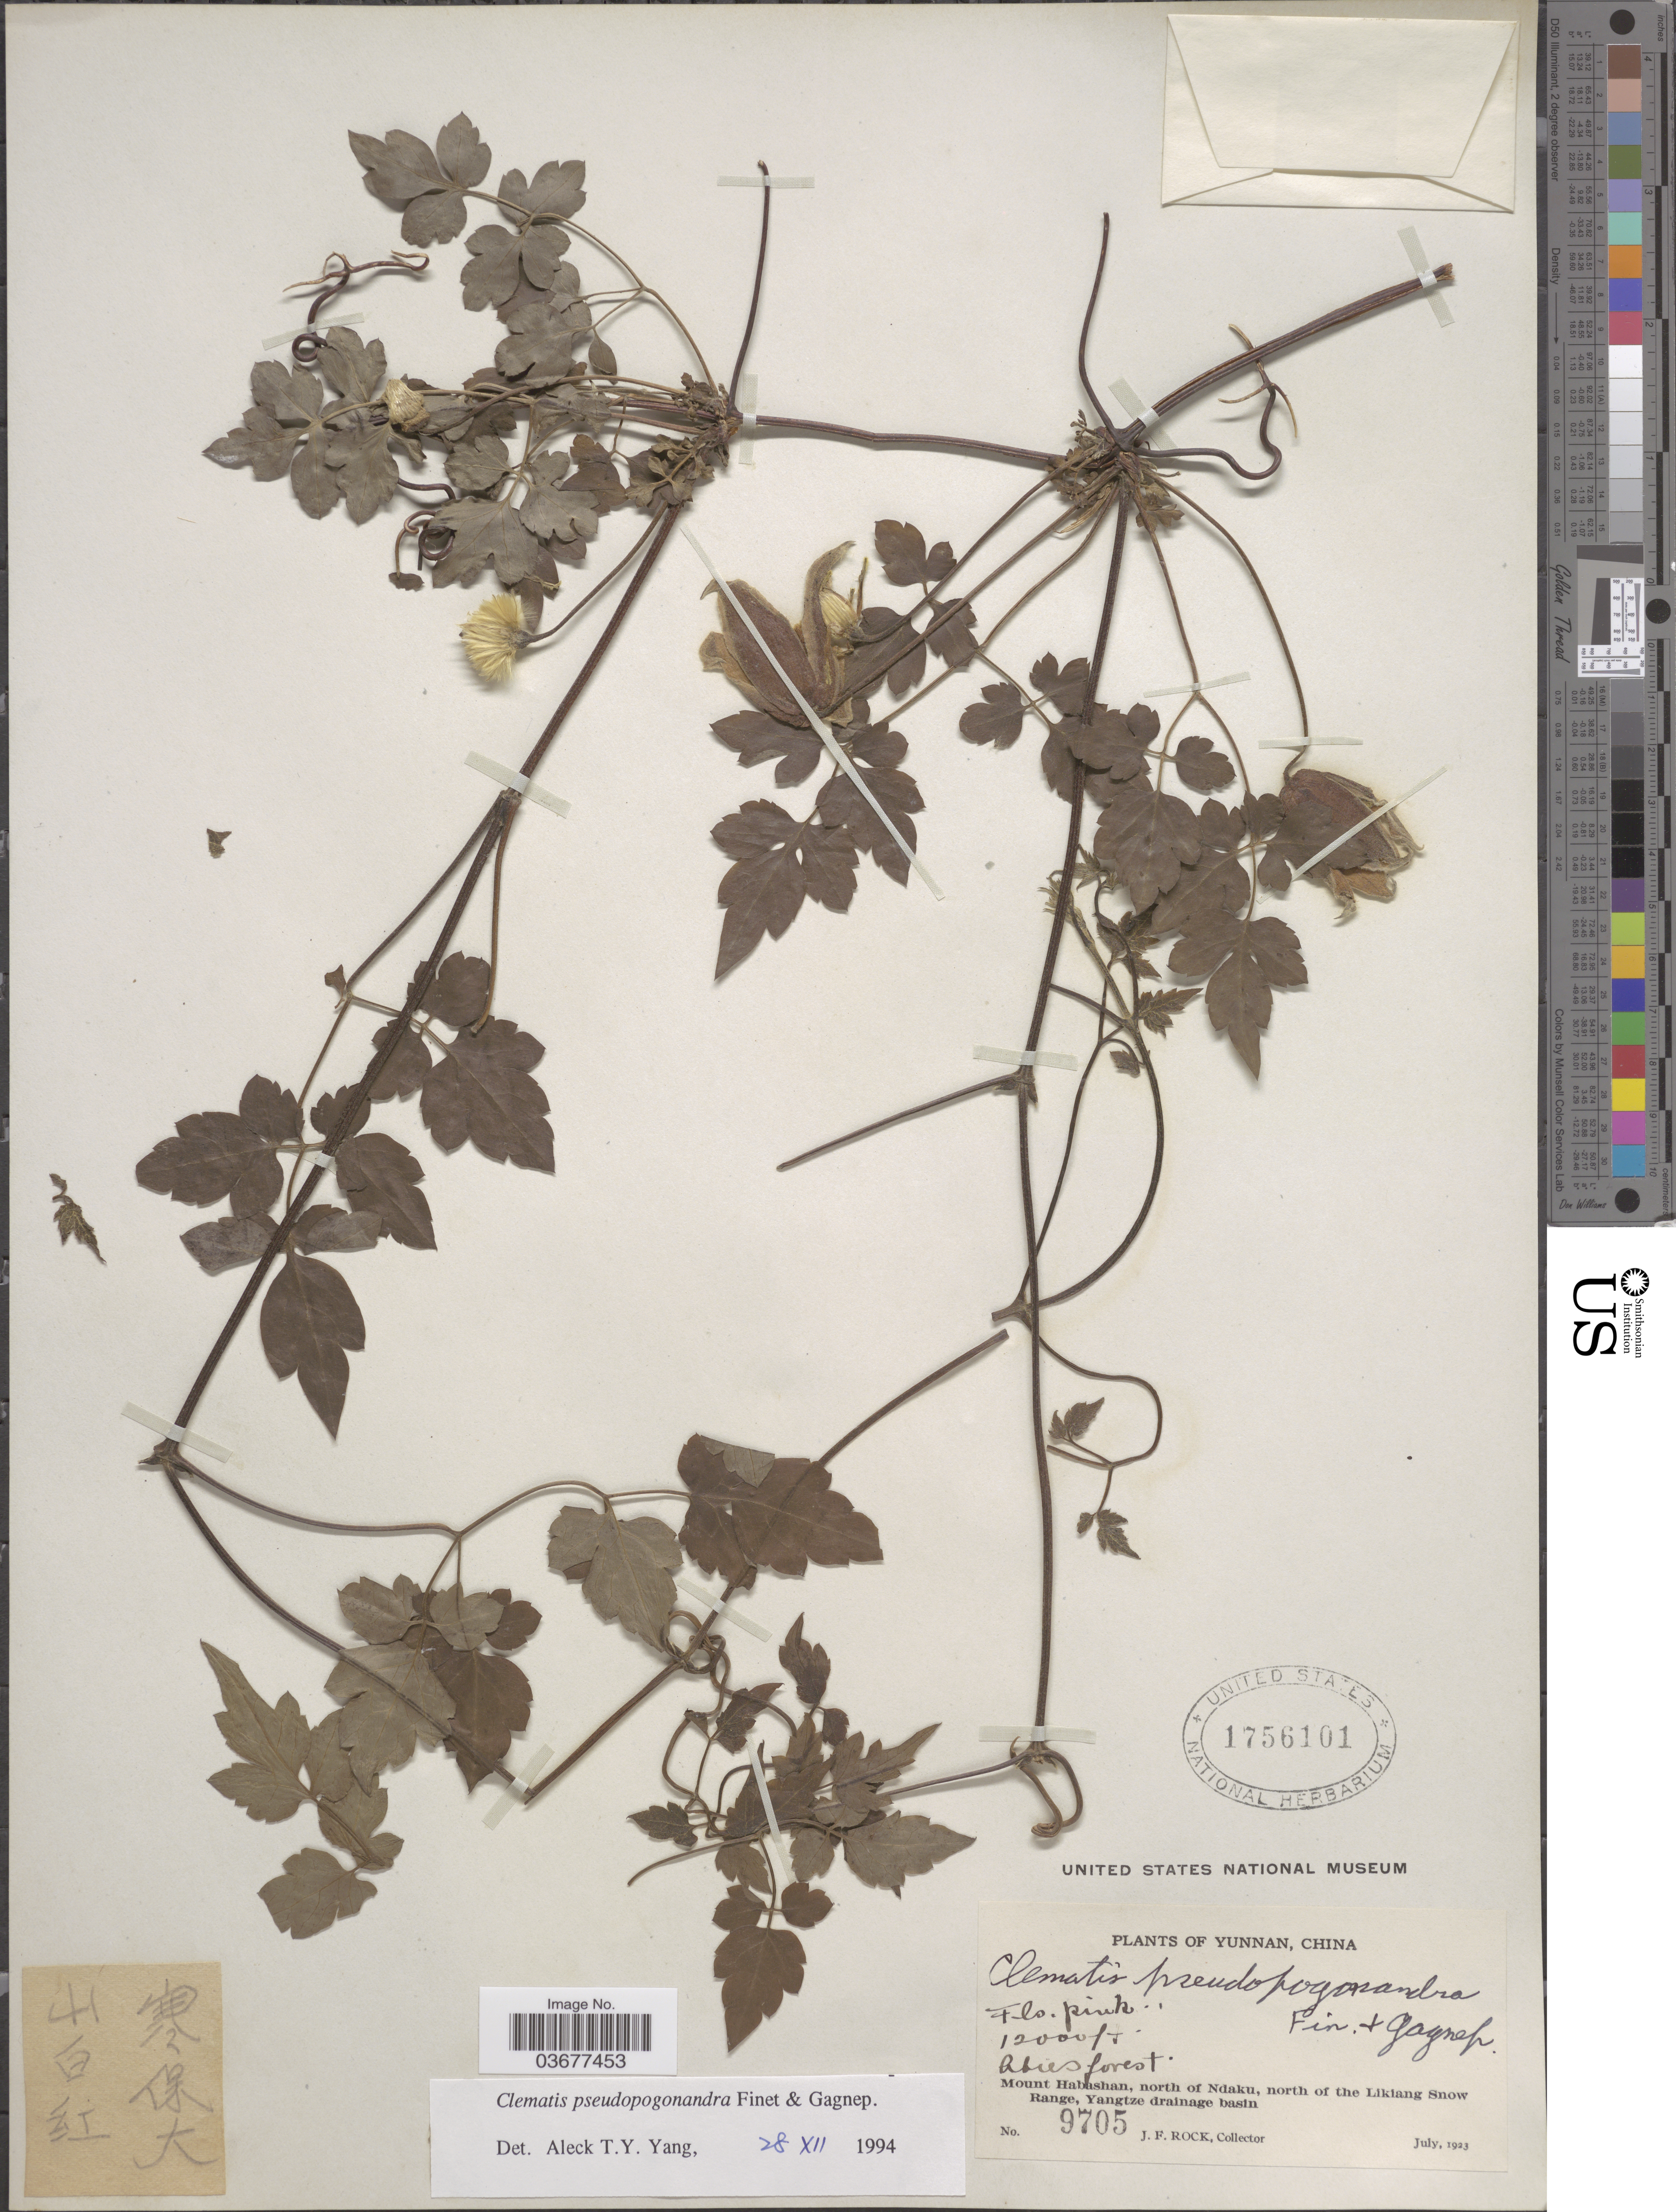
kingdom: Plantae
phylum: Tracheophyta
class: Magnoliopsida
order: Ranunculales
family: Ranunculaceae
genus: Clematis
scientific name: Clematis pseudopogonandra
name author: Finet & Gagnep.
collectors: J. Rock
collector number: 9705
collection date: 1923-07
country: China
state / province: Yunnan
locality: Abies forest. Mount Habashan, north of Ndaku, north of the Likiang Snow Range, Yangtze drainage basin.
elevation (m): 3658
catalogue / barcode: US 1756101